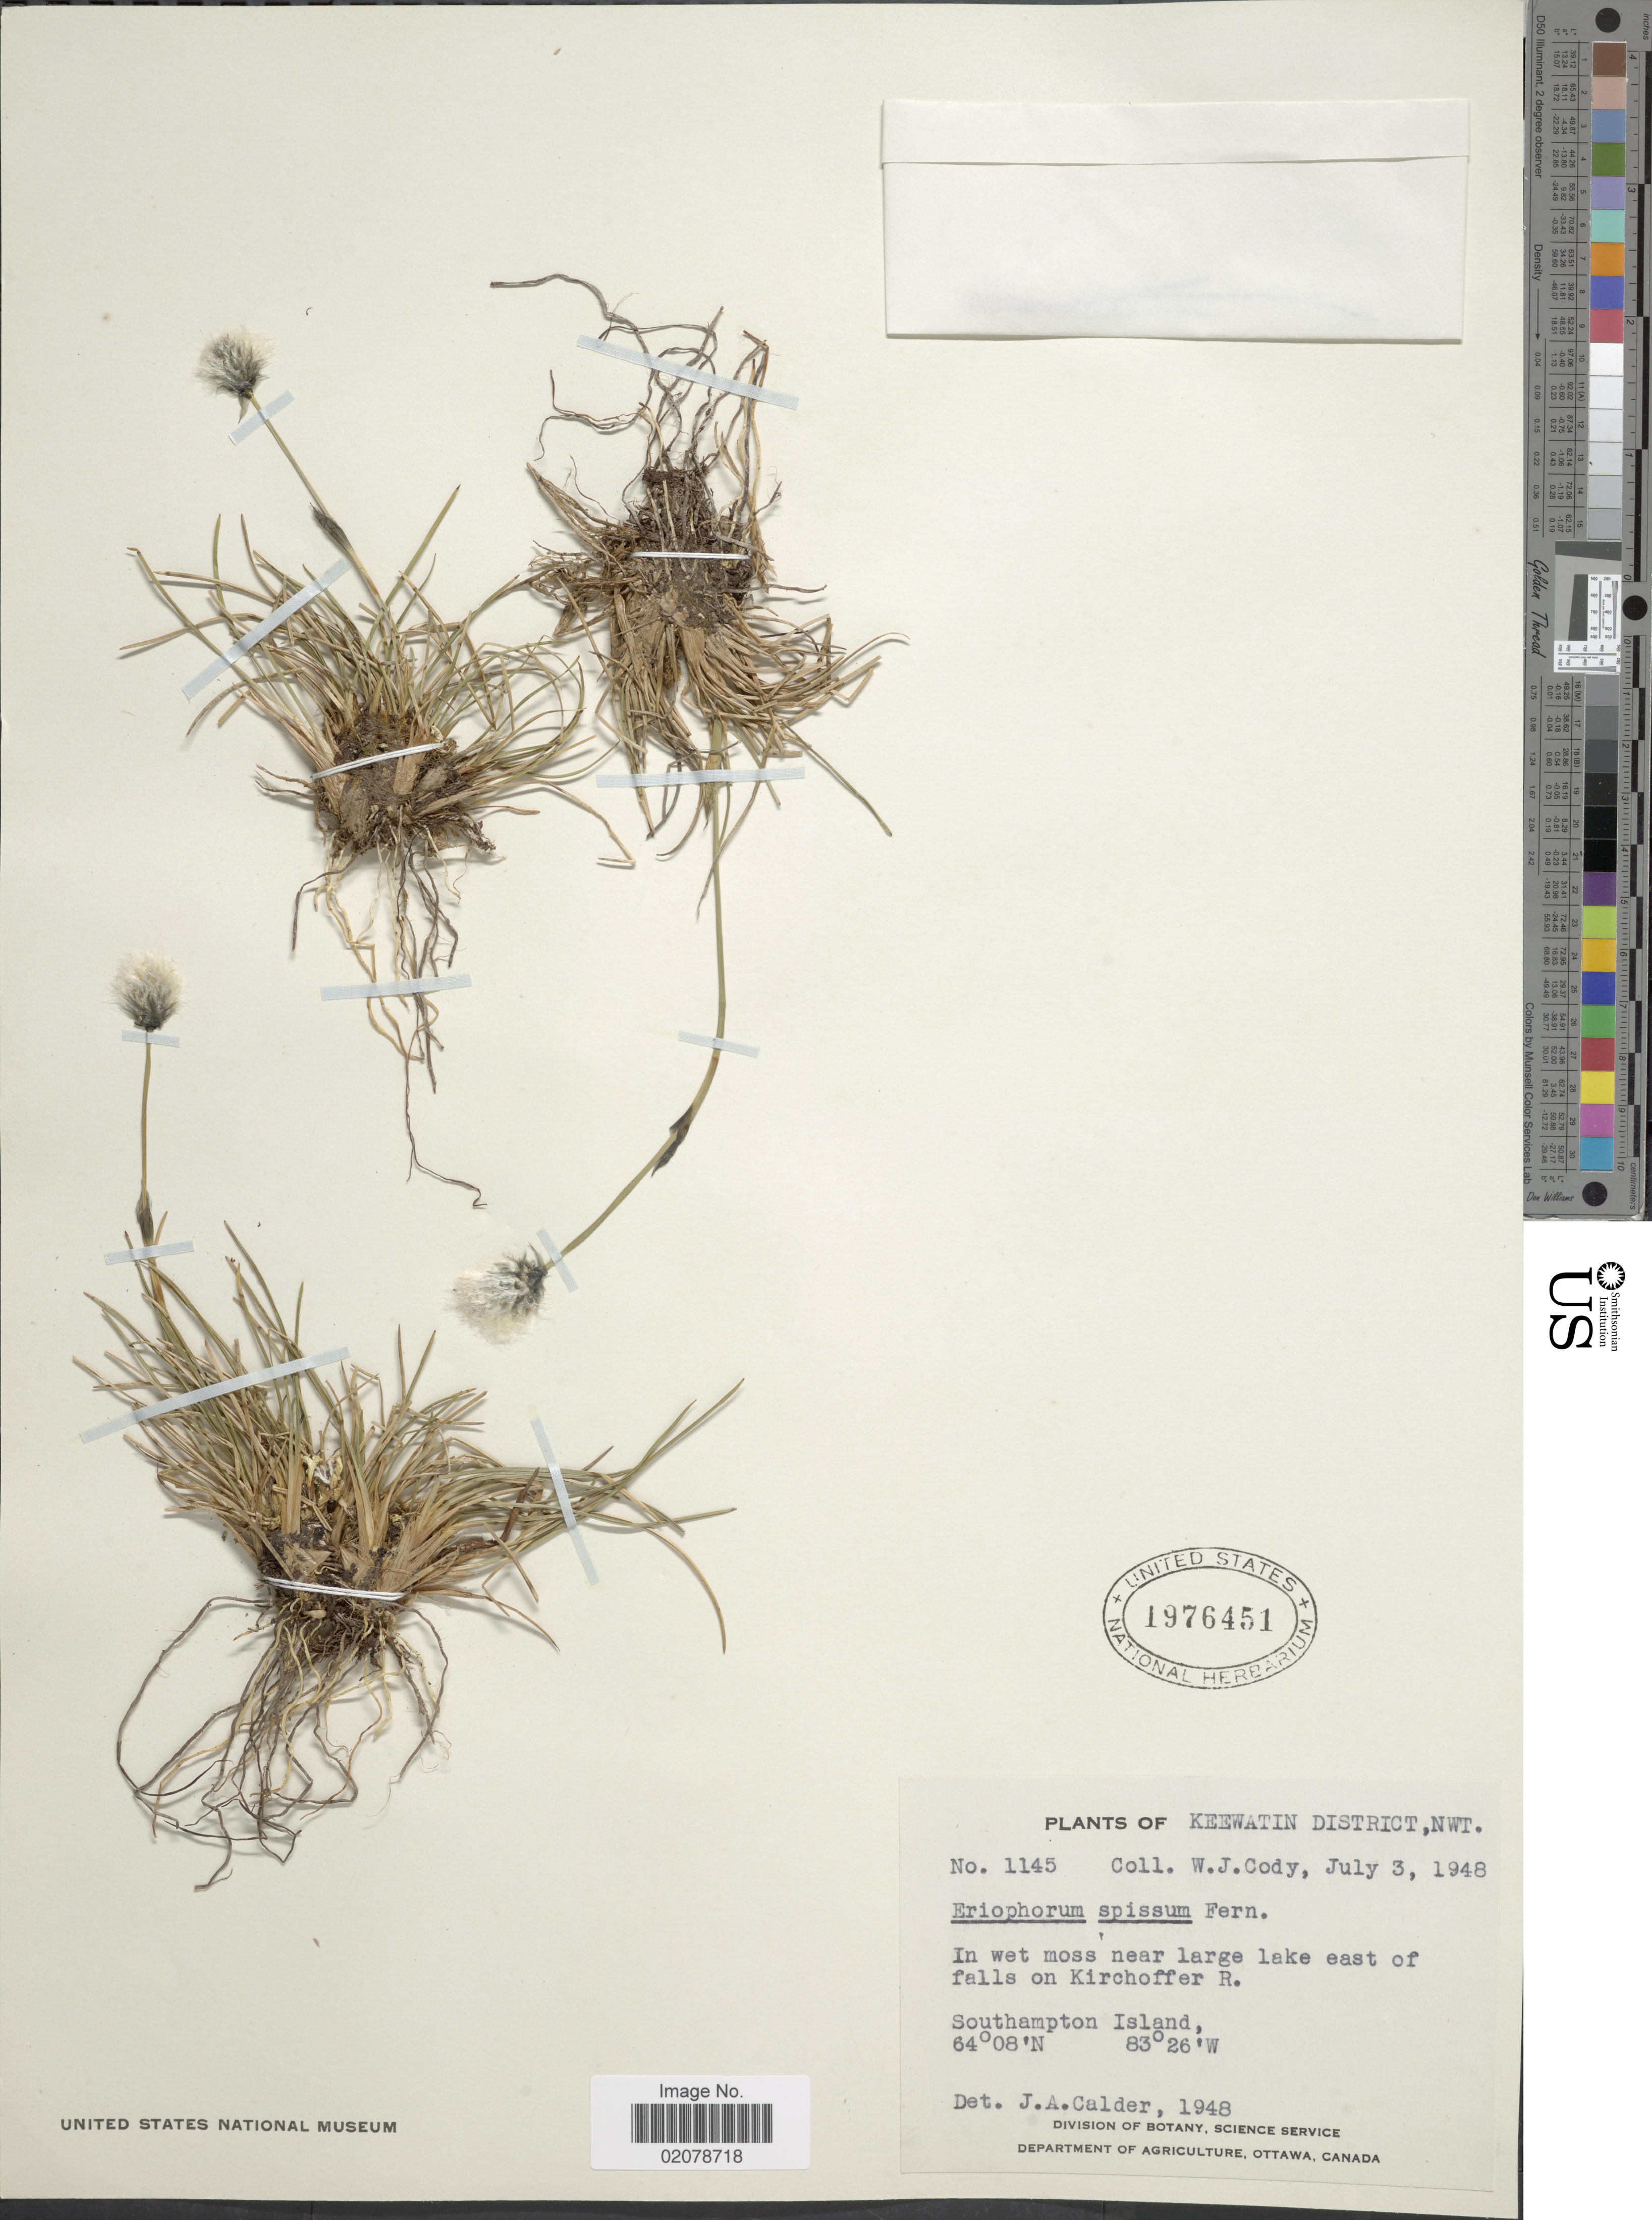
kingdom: Plantae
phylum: Tracheophyta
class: Liliopsida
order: Poales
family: Cyperaceae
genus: Eriophorum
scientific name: Eriophorum vaginatum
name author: L.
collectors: W. Cody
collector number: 1145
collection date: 1948-07-03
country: Canada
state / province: Northwest Territories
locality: Keewatin District. east of falls on Kirchoffer R. Southampton Island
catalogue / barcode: US 1976451